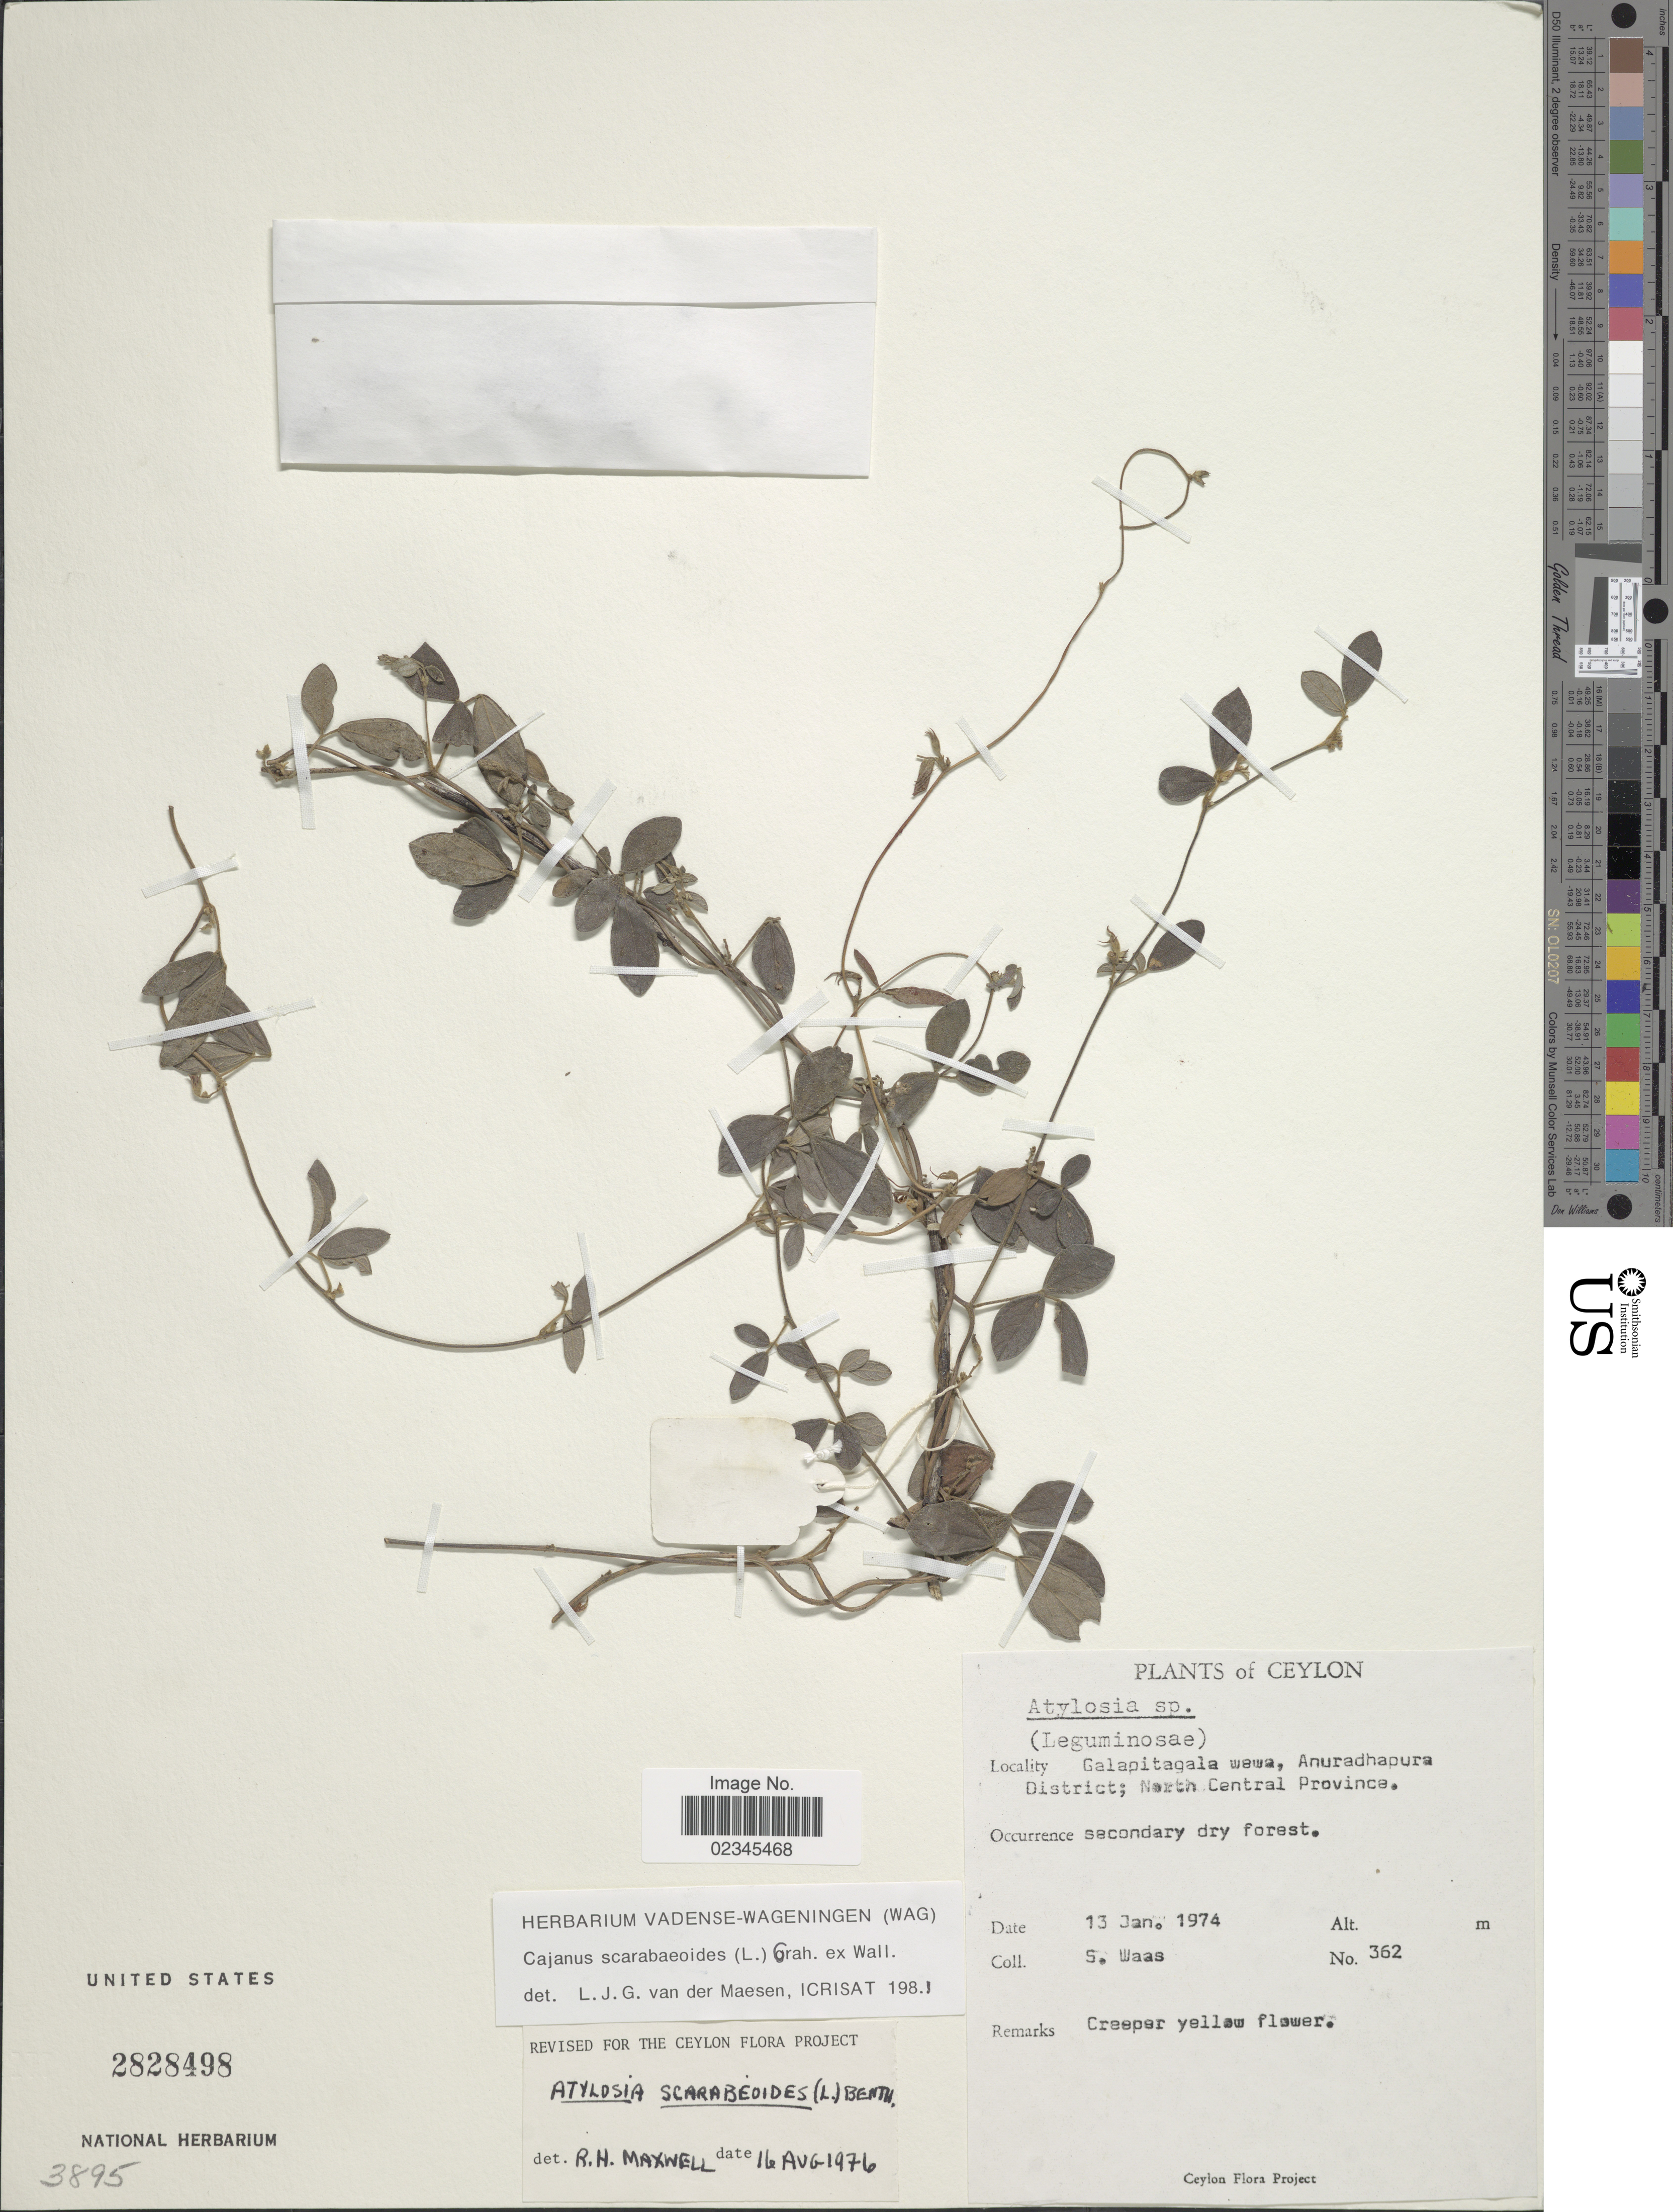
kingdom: Plantae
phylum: Tracheophyta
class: Magnoliopsida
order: Fabales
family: Fabaceae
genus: Cajanus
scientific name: Cajanus scarabaeoides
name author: (L.) Thou. ex Graham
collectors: S. Waas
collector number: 362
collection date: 1974-01-13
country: Sri Lanka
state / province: North Central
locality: Ceylon. Galapitagala wewa, Anuradhapura District.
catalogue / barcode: US 2828498